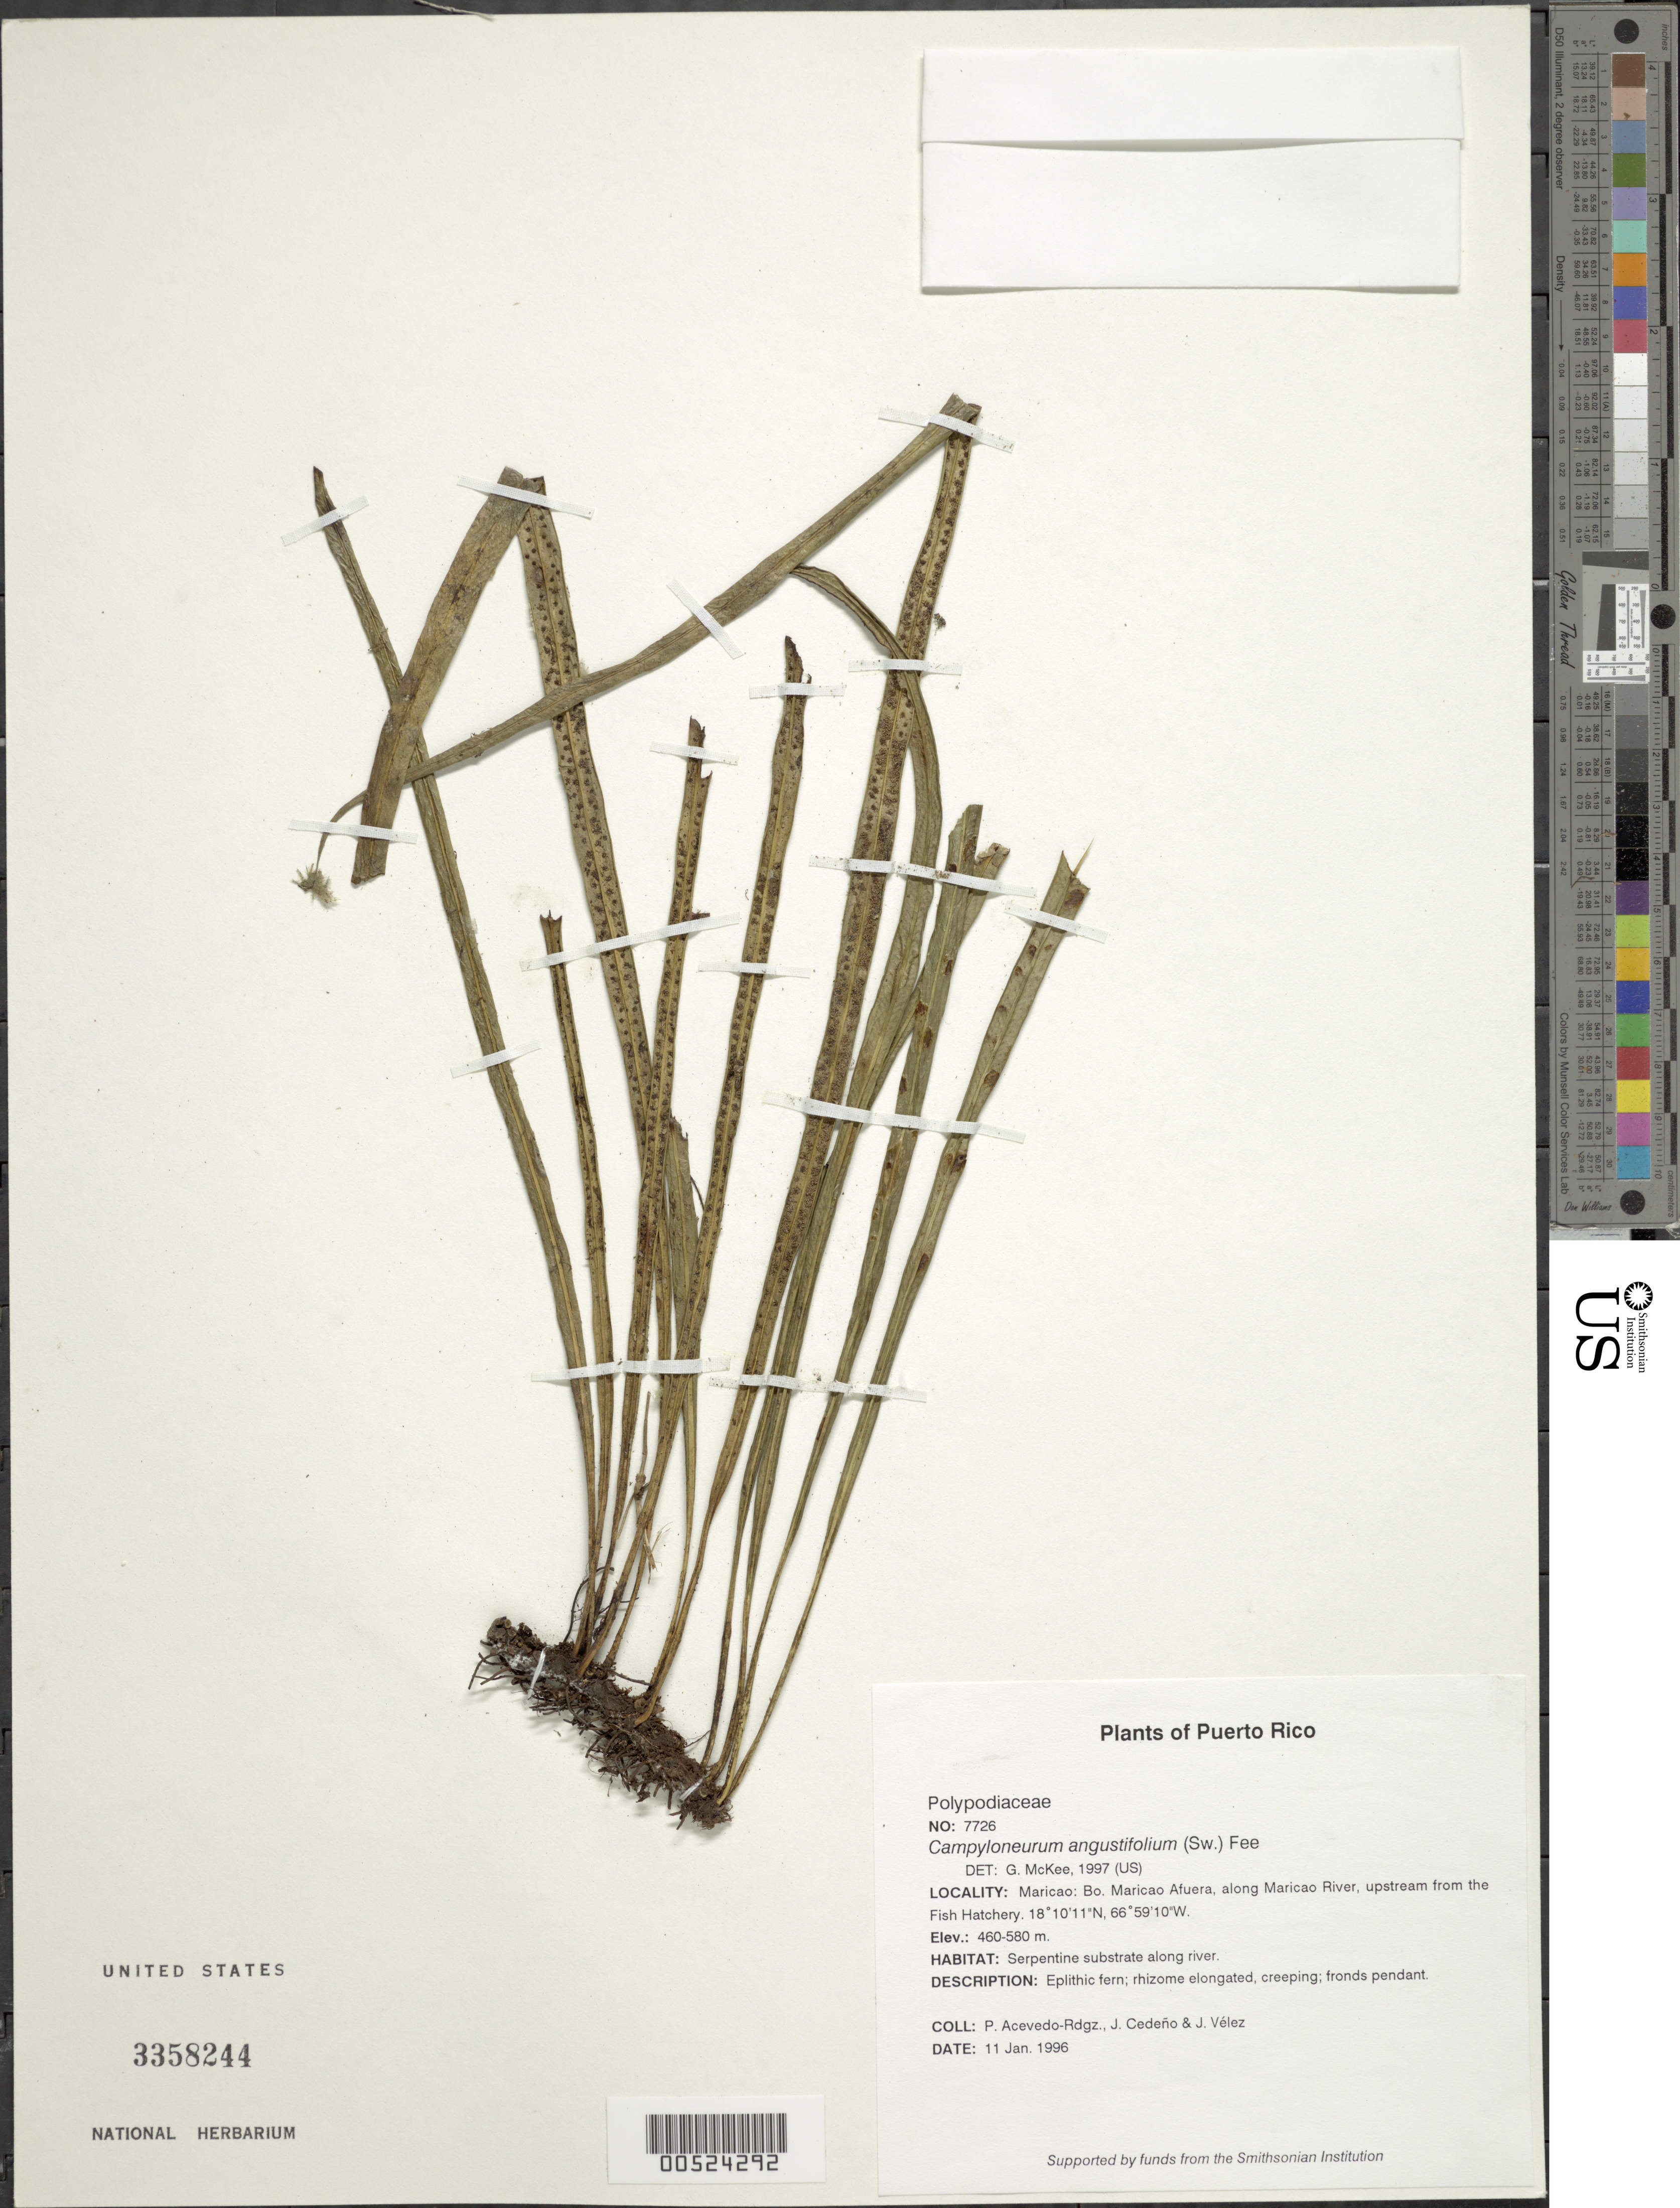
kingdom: Plantae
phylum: Tracheophyta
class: Polypodiopsida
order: Polypodiales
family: Polypodiaceae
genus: Campyloneurum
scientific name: Campyloneurum angustifolium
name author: (Sw.) Fée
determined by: McKee, G. S., (US), NMNH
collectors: P. Acevedo-Rodr., J. A. Cedeño M. & J. Vélez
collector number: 7726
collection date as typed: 11 Jan 1996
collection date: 1996-01-11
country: Puerto Rico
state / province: Maricao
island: Puerto Rico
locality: Maricao: Bo. Maricao Afuera, along Maricao River, upstream from the Fish Hatchery.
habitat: Serpentine substrate along river.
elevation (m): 460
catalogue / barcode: US 3358244